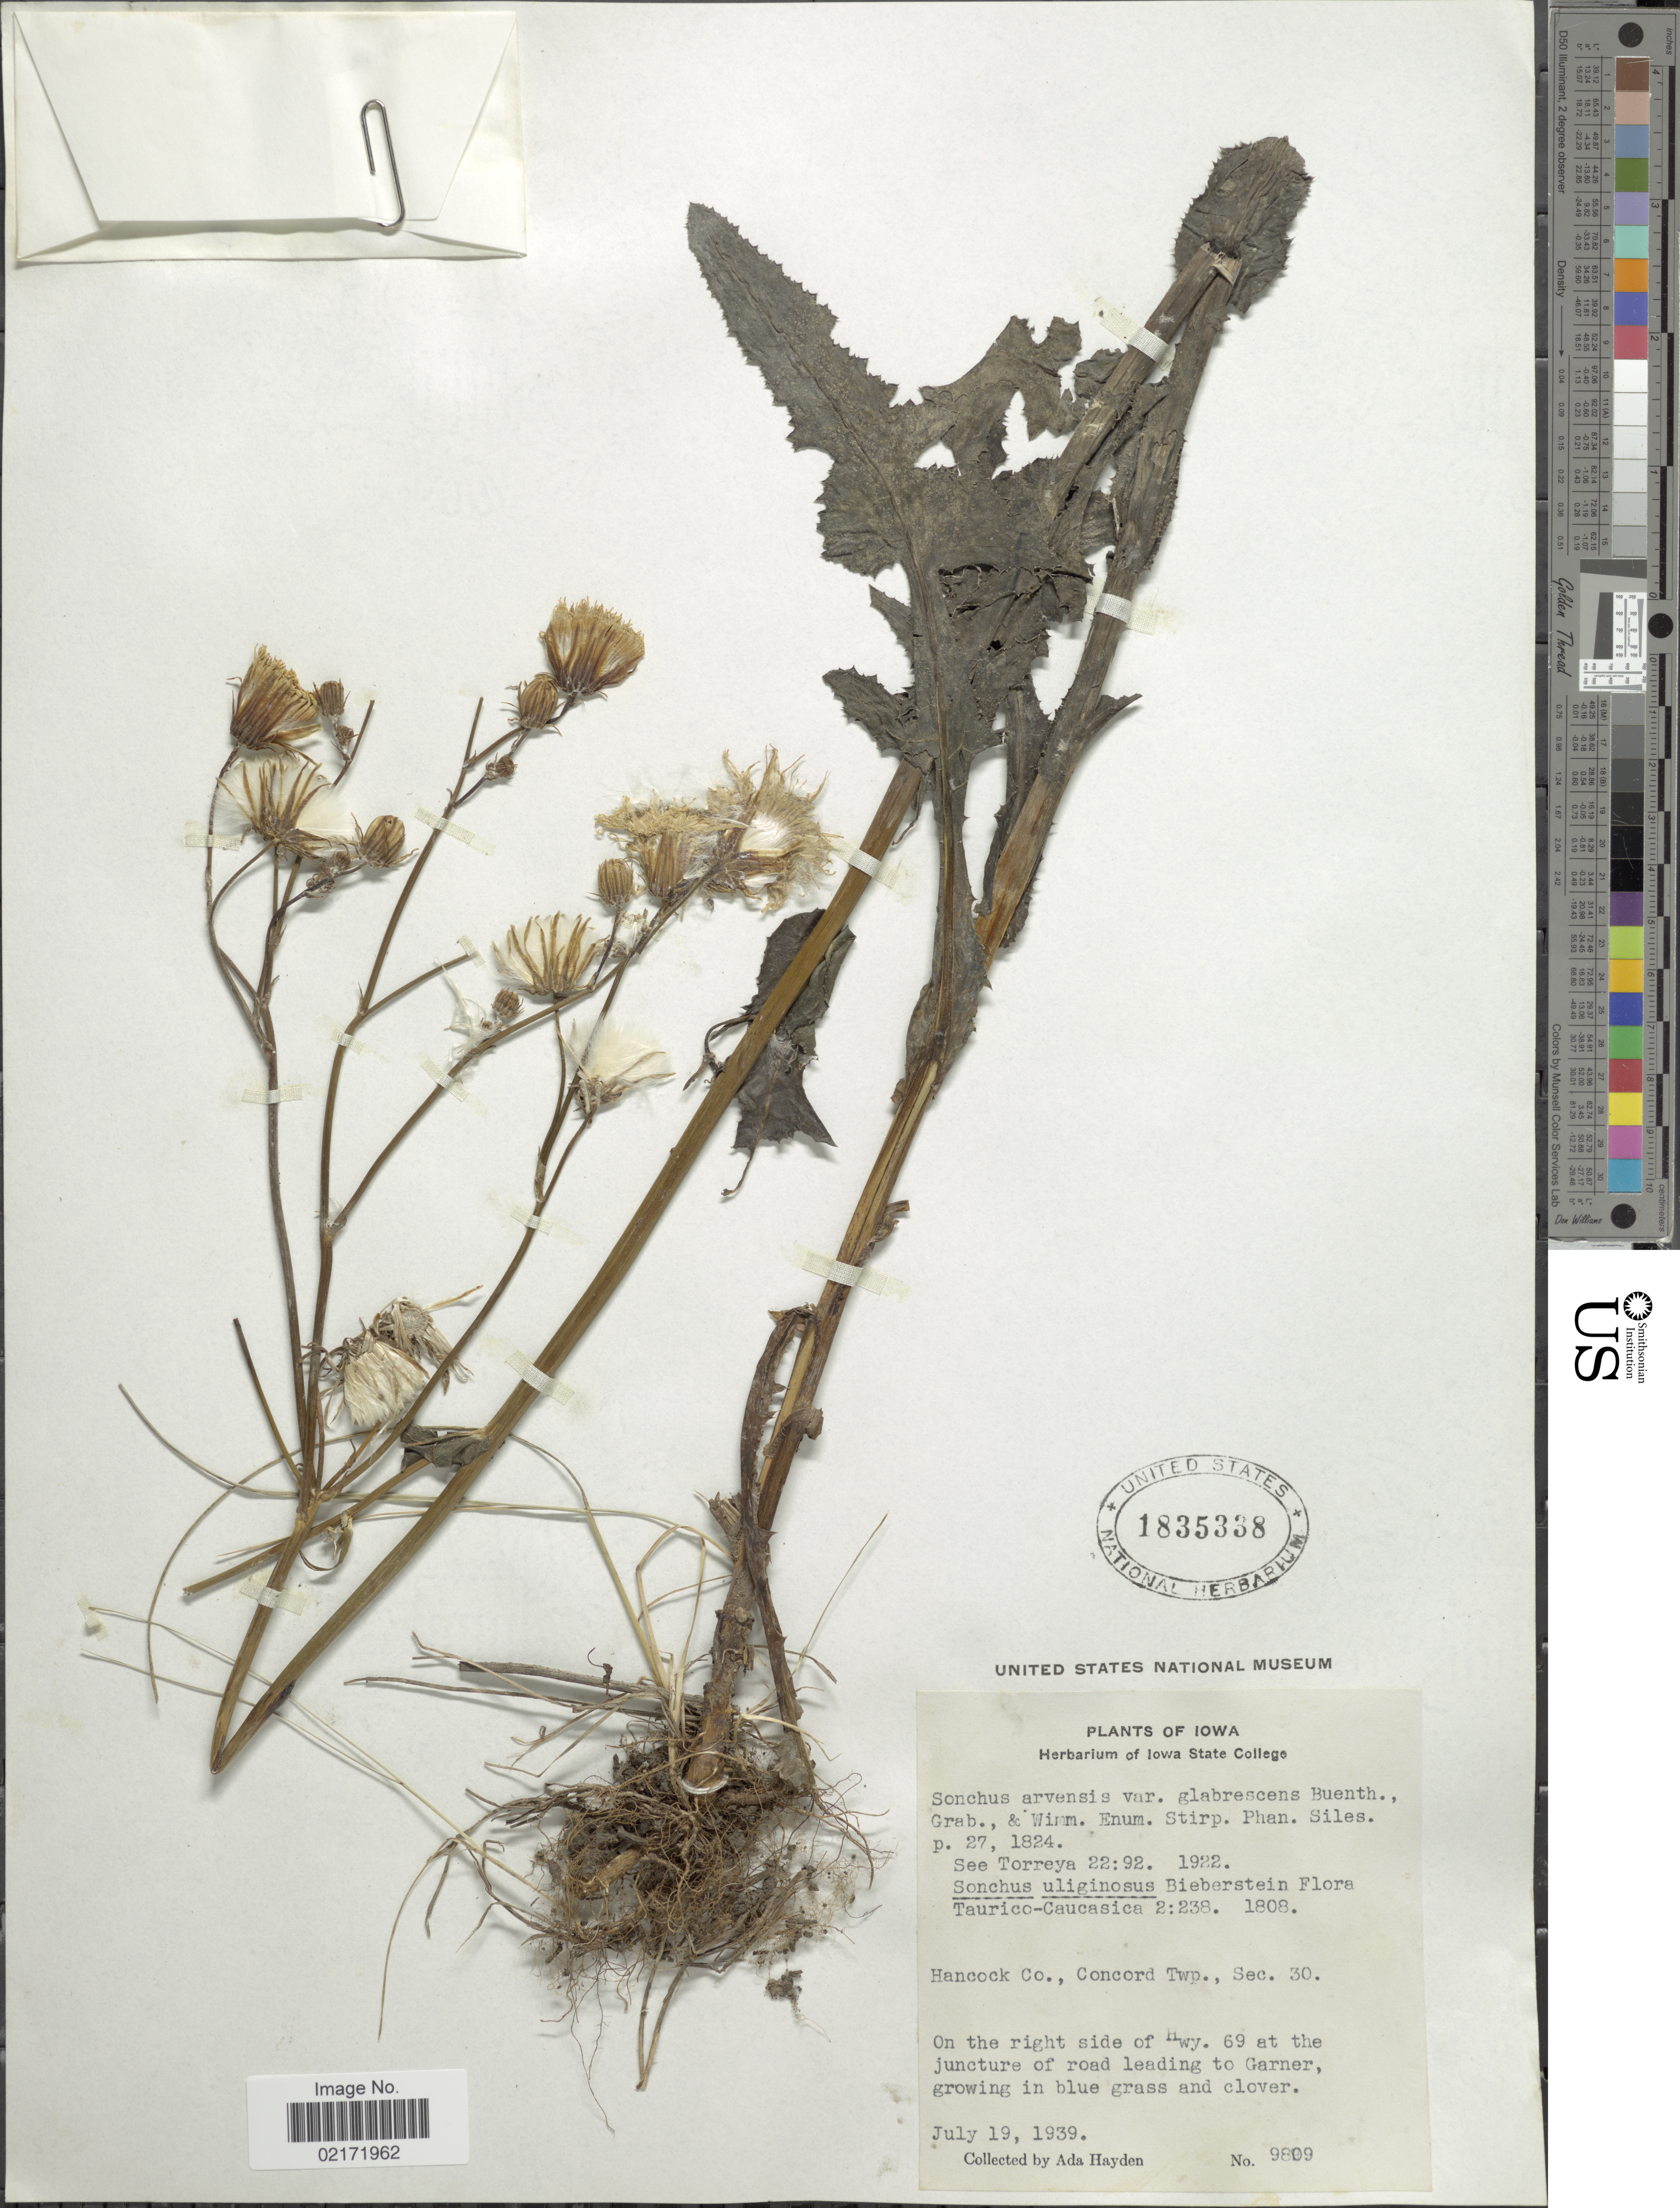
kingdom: Plantae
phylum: Tracheophyta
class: Magnoliopsida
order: Asterales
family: Asteraceae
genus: Sonchus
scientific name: Sonchus arvensis subsp. uliginosus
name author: (M. Bieb.) Nyman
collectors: Ada Hayden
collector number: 9809*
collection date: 1939-07-19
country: United States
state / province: Iowa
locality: Hancock Co., Concord Twp., Sec. 30, on the right side of Hwy. 69 at the juncture of road leading to Garner, growing in blue grass and clover.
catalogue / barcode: US 1835338